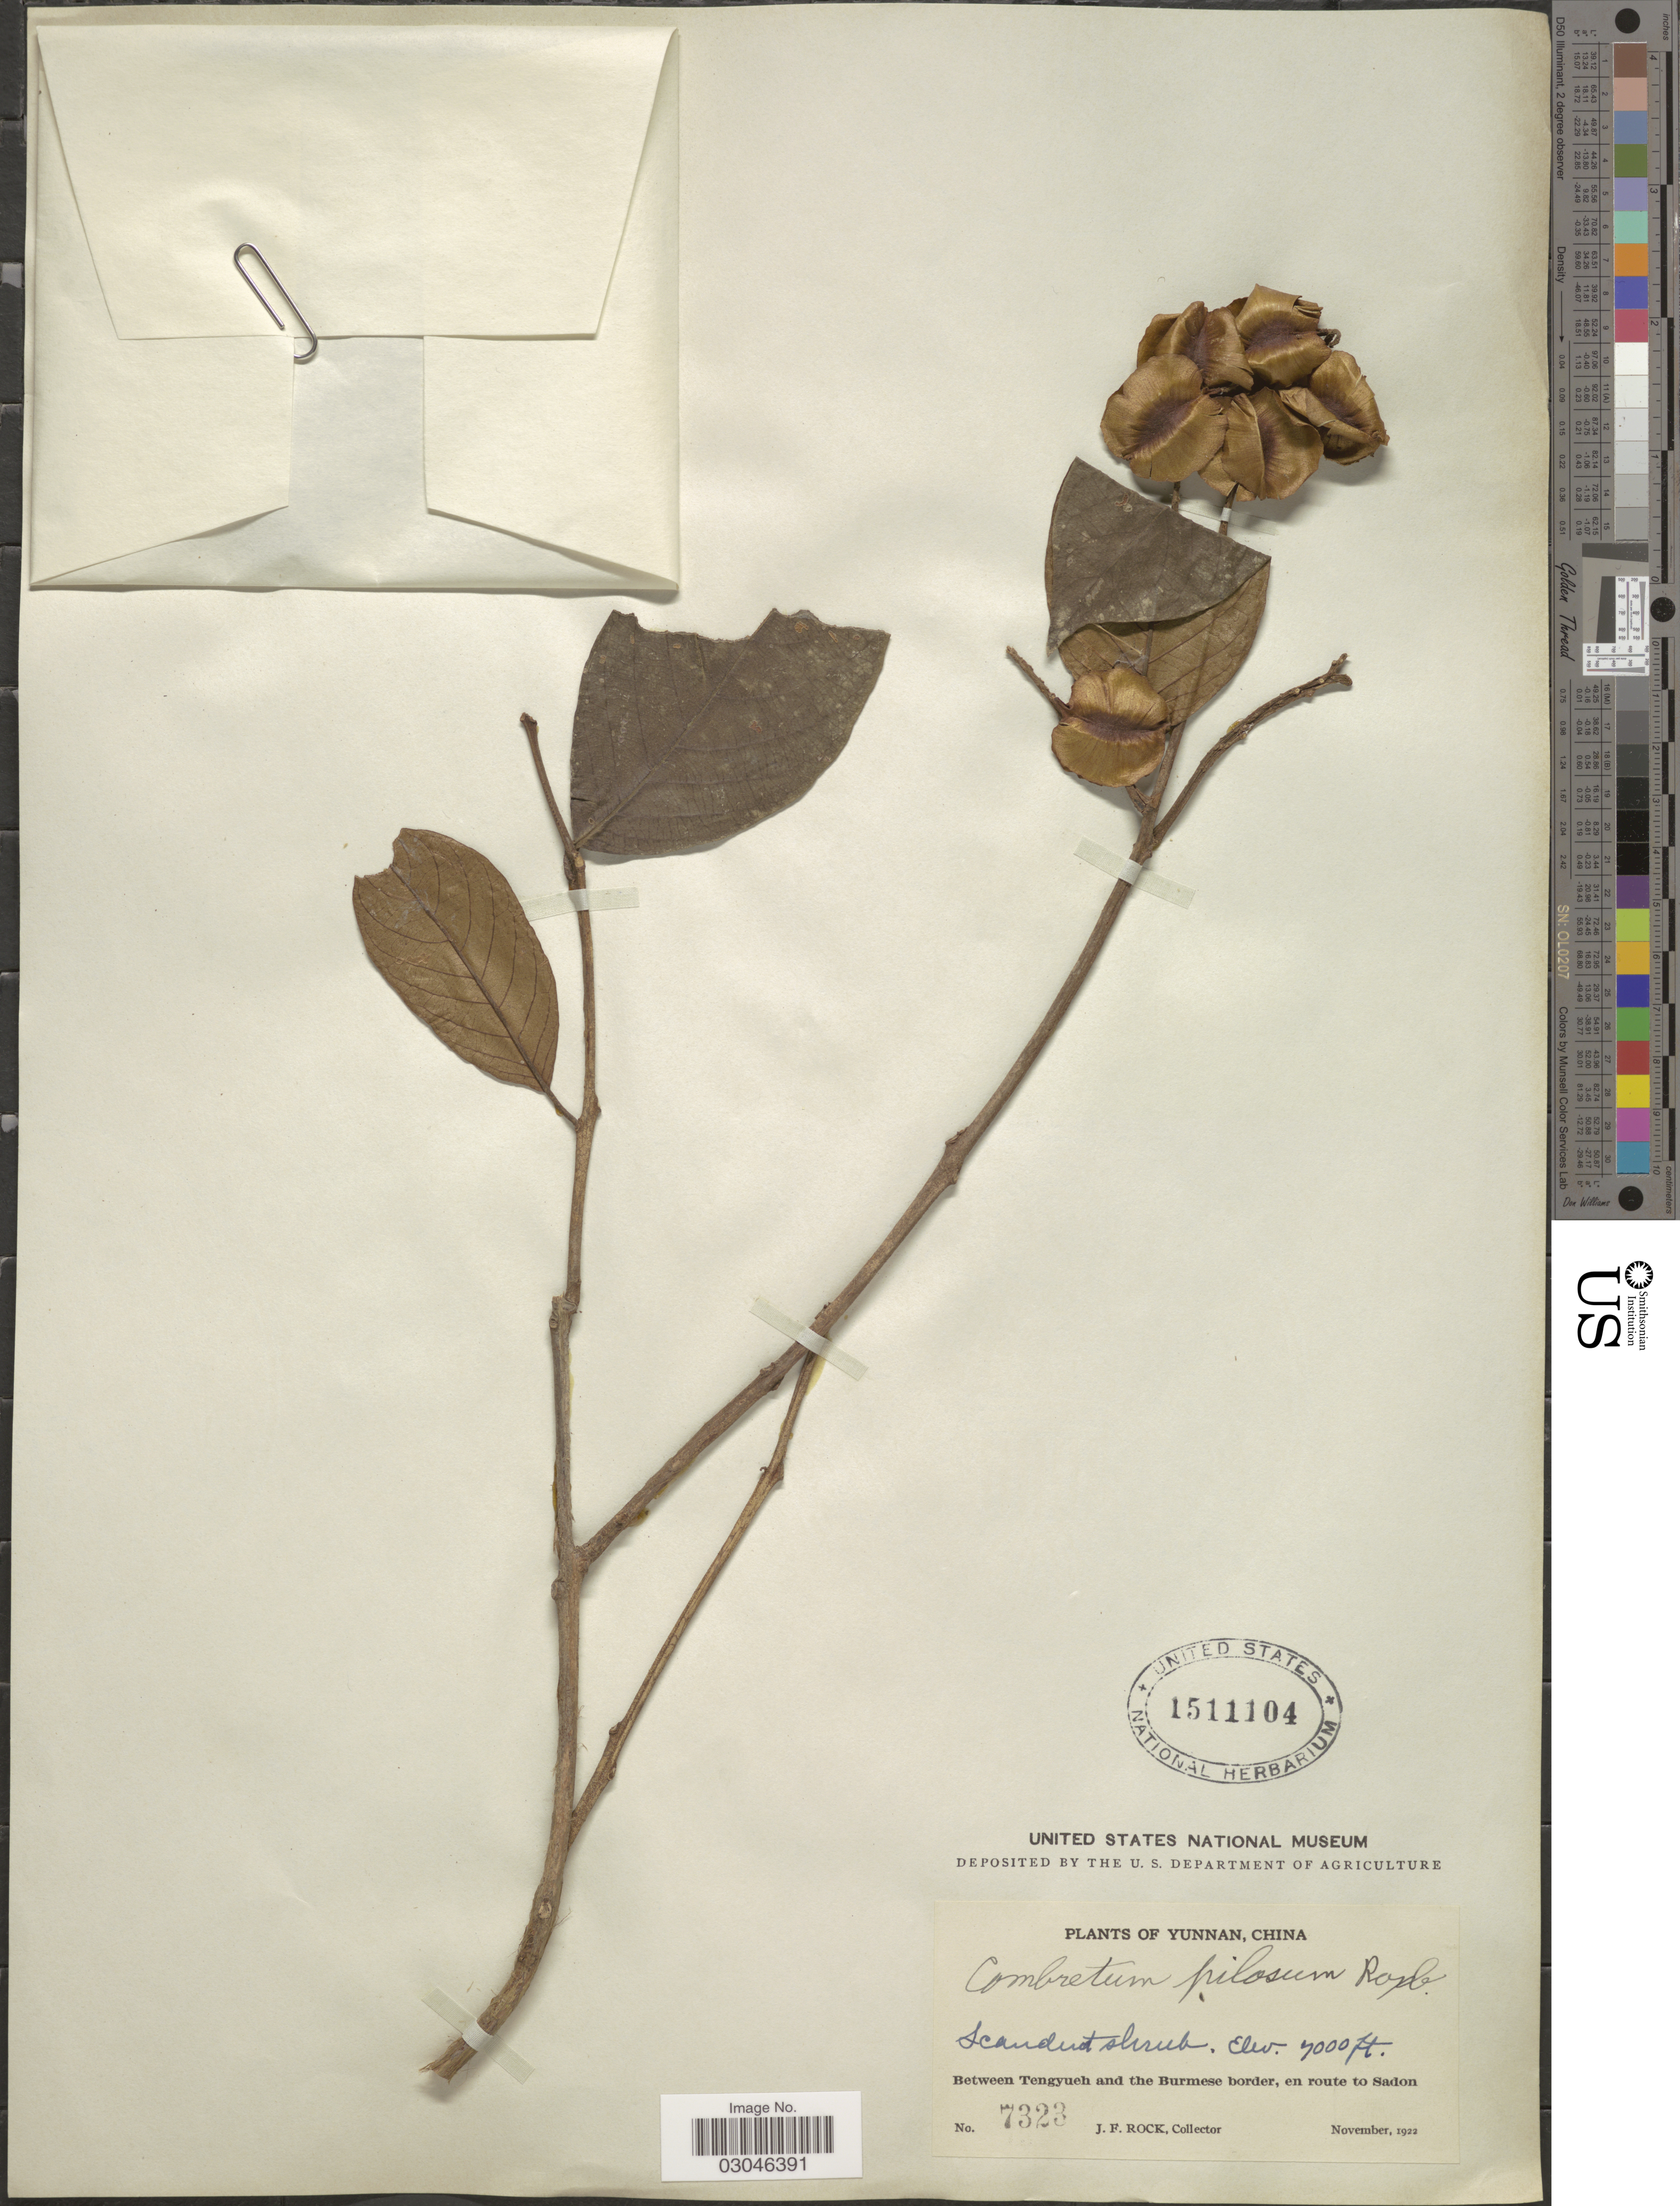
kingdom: Plantae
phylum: Tracheophyta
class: Magnoliopsida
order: Myrtales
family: Combretaceae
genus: Combretum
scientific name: Combretum pilosum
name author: Roxb.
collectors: J. Rock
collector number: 7323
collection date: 1922-11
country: China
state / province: Yunnan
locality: Between Tengyueh and the Burmese border, en route to Sadon.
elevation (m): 2134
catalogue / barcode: US 1511104